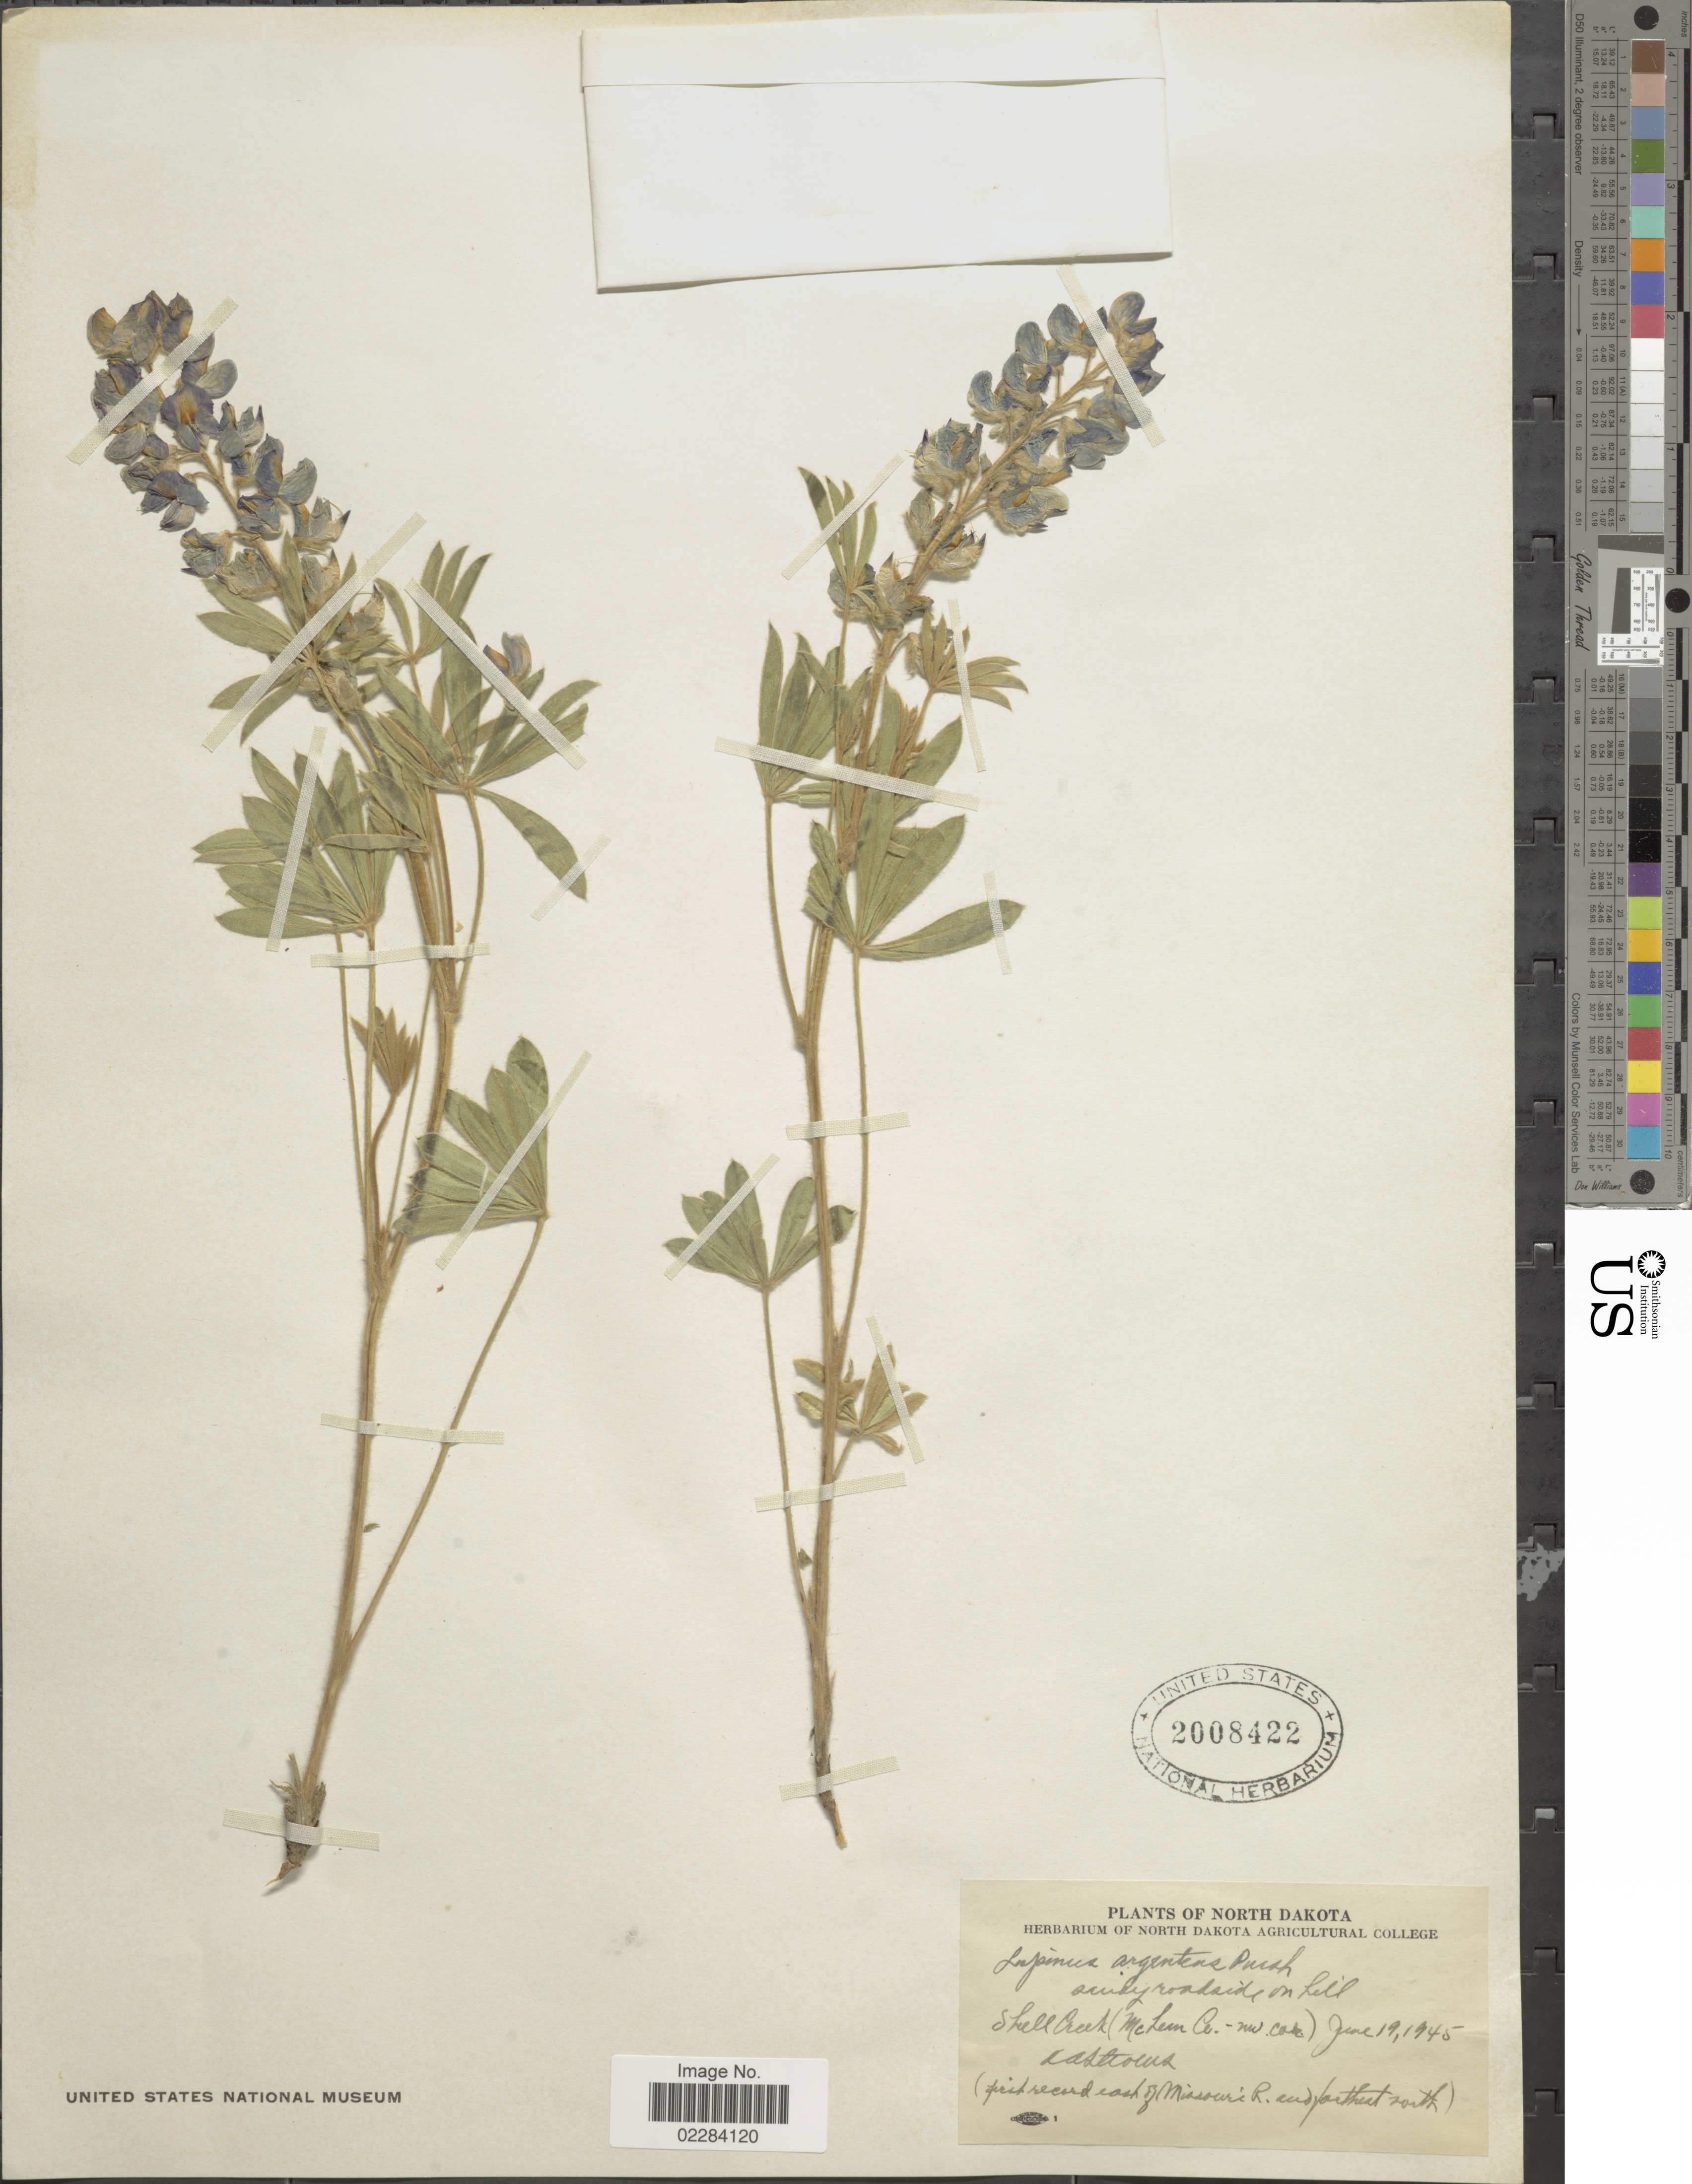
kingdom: Plantae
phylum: Tracheophyta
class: Magnoliopsida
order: Fabales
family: Fabaceae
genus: Lupinus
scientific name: Lupinus argenteus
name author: Pursh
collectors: ex herb. North Dakota Agricultural College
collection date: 1945-06-19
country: United States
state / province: North Dakota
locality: Shell Creek (McLean Co. - nw cok). easttown. ( sprit record east of Missouri R. and fortheast south) [interpreted]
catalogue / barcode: US 2008422